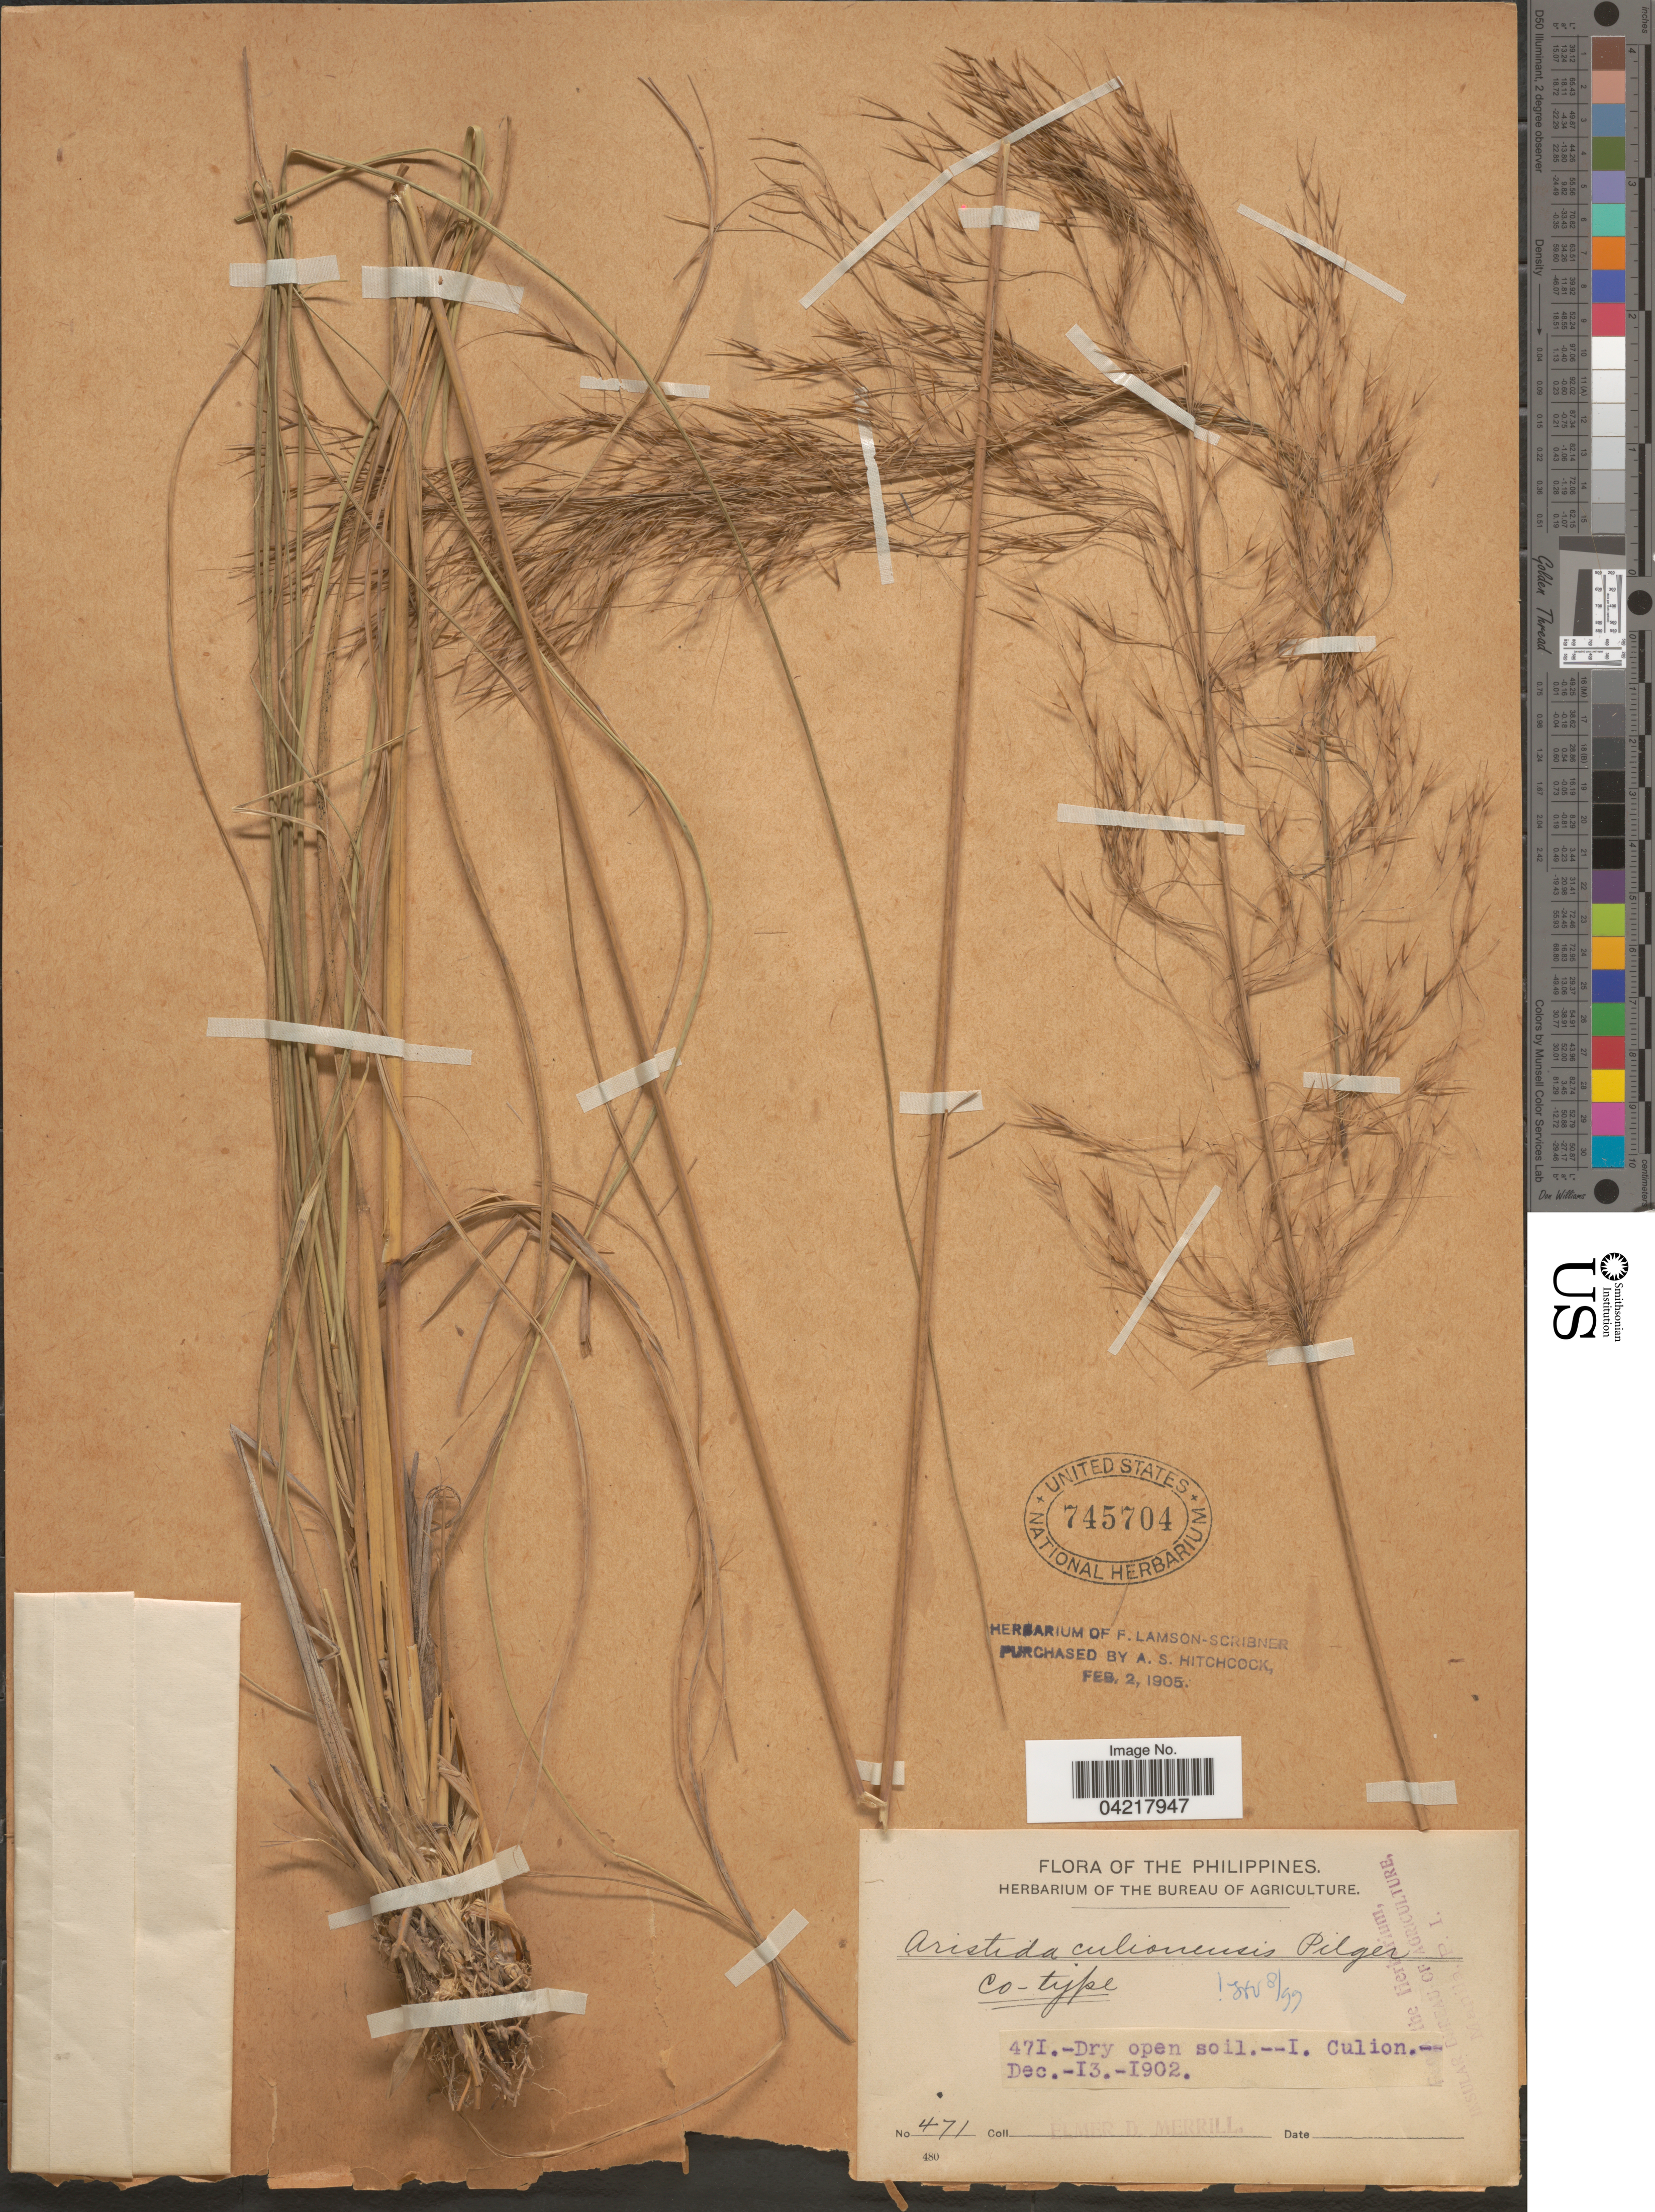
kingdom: Plantae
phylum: Tracheophyta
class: Liliopsida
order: Poales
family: Poaceae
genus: Aristida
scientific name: Aristida culionensis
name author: Pilg. in Perkins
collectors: E. D. Merrill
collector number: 471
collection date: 1902-12-13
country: Philippines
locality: I. Culion.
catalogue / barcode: US 745704